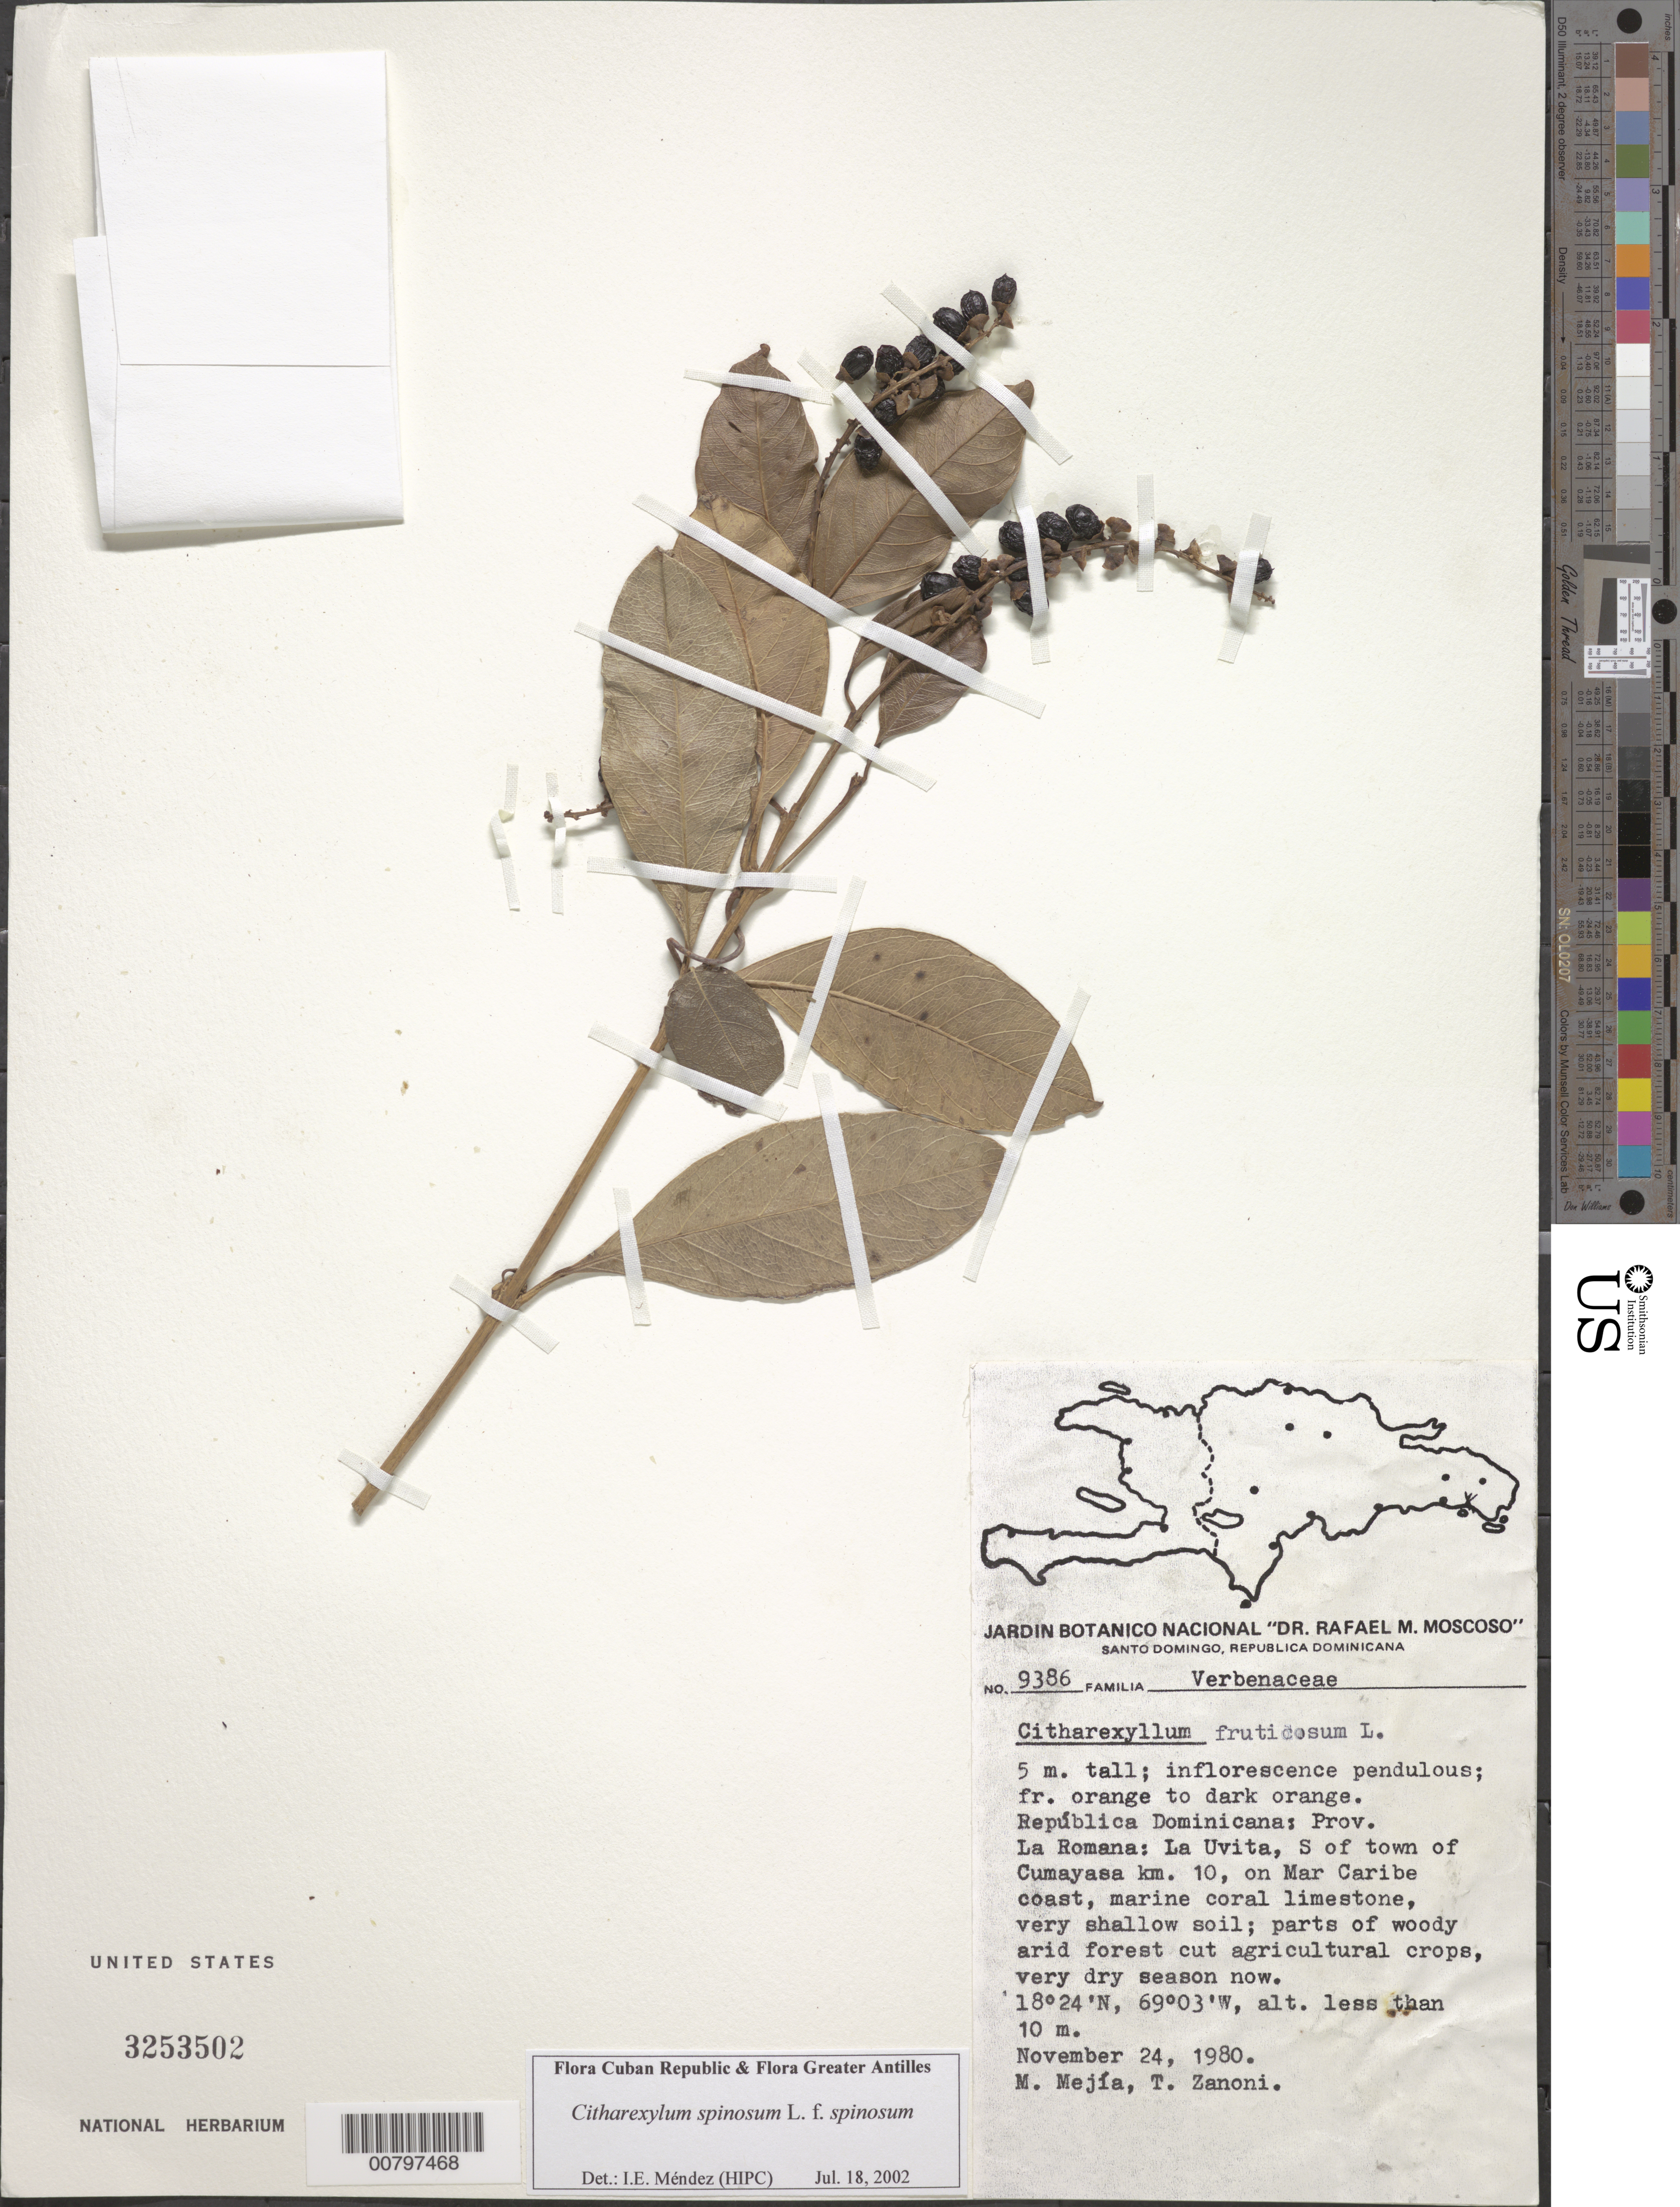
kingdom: Plantae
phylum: Tracheophyta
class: Magnoliopsida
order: Lamiales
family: Verbenaceae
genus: Citharexylum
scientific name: Citharexylum spinosum f. spinosum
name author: L.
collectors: M. Mejia & T. A. Zanoni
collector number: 9386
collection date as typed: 24 Nov 1980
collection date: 1980-11-24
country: Dominican Republic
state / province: La Romana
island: Hispaniola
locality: La Uvita, S of town of Cumayasa km. 10, on Mar Caribe coast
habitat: Marine coral limestone, very shallow soil, parts of woody arid forest cut agricultural crops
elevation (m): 10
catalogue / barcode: US 3253502